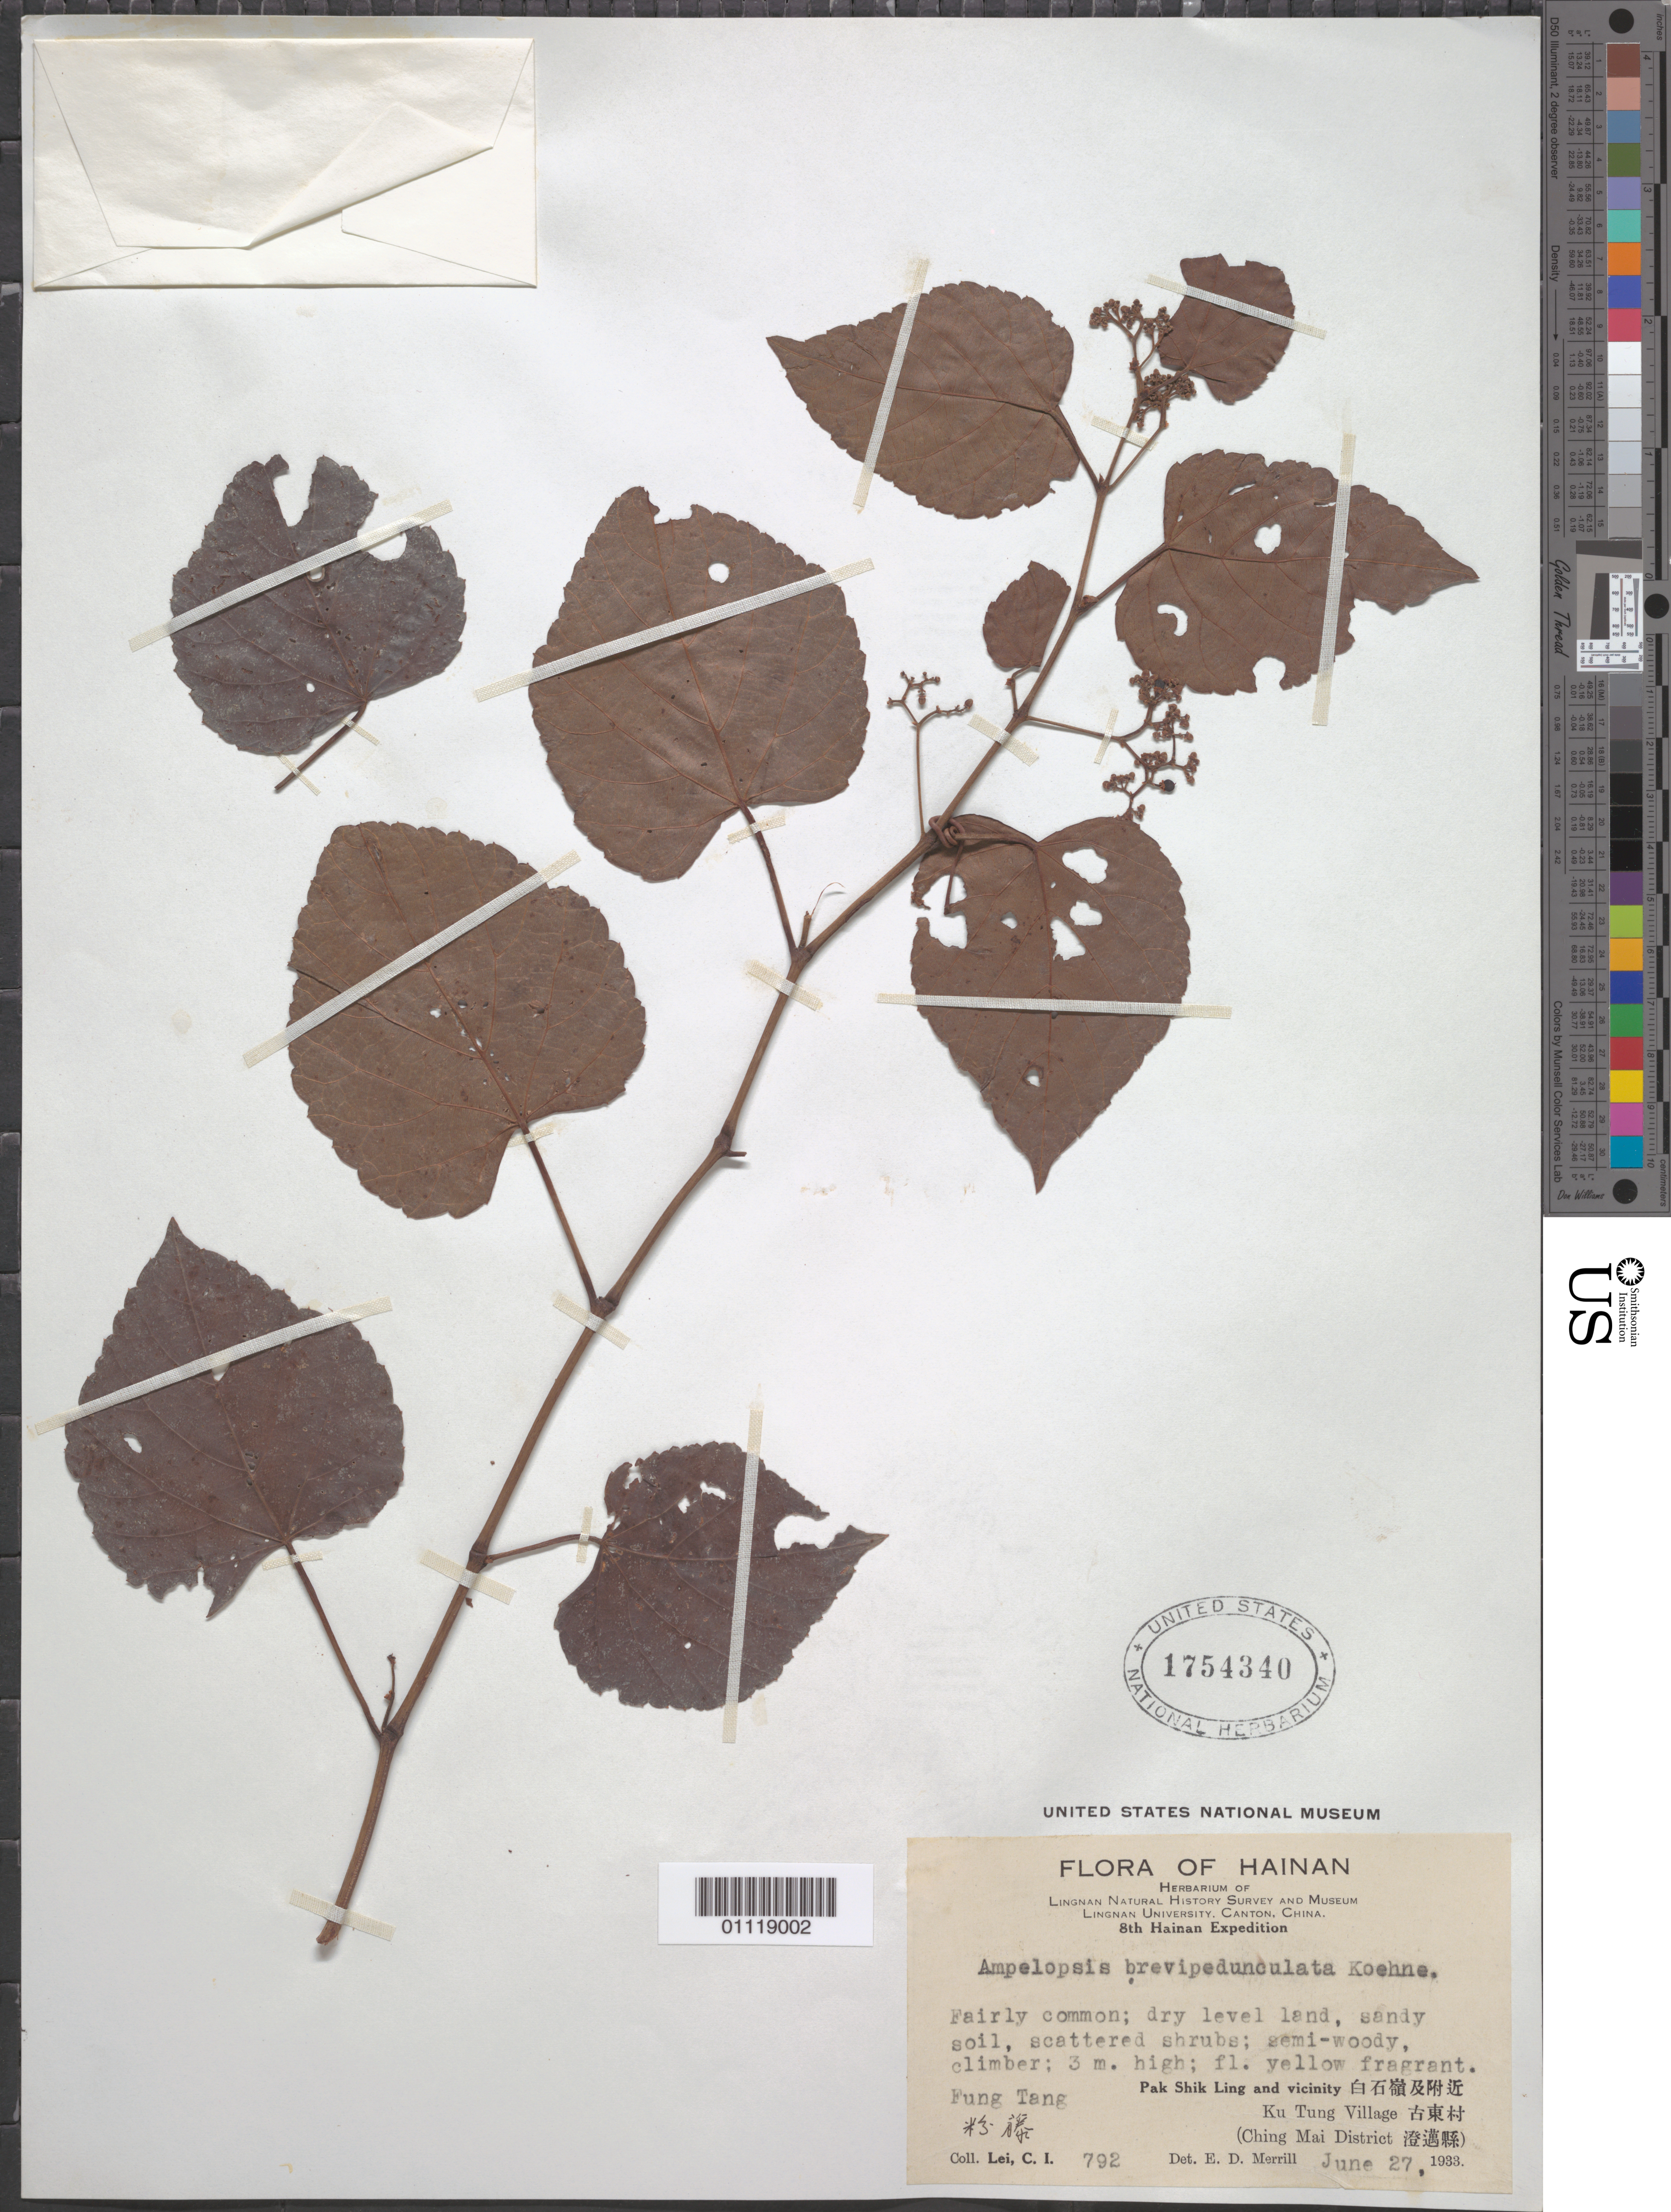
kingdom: Plantae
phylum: Tracheophyta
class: Magnoliopsida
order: Vitales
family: Vitaceae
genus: Ampelopsis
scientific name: Ampelopsis brevipedunculata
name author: (Maxim.) Trautv.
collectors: C. I. Lei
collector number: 792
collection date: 1933-06-27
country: China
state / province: Hainan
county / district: Ching Mai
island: Hainan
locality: Pak Shik Ling and vicinity Ku Tung Village.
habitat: Dry level land, sandy soil, scattered shrubs, semi-woody, climber.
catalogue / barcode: US 1754340